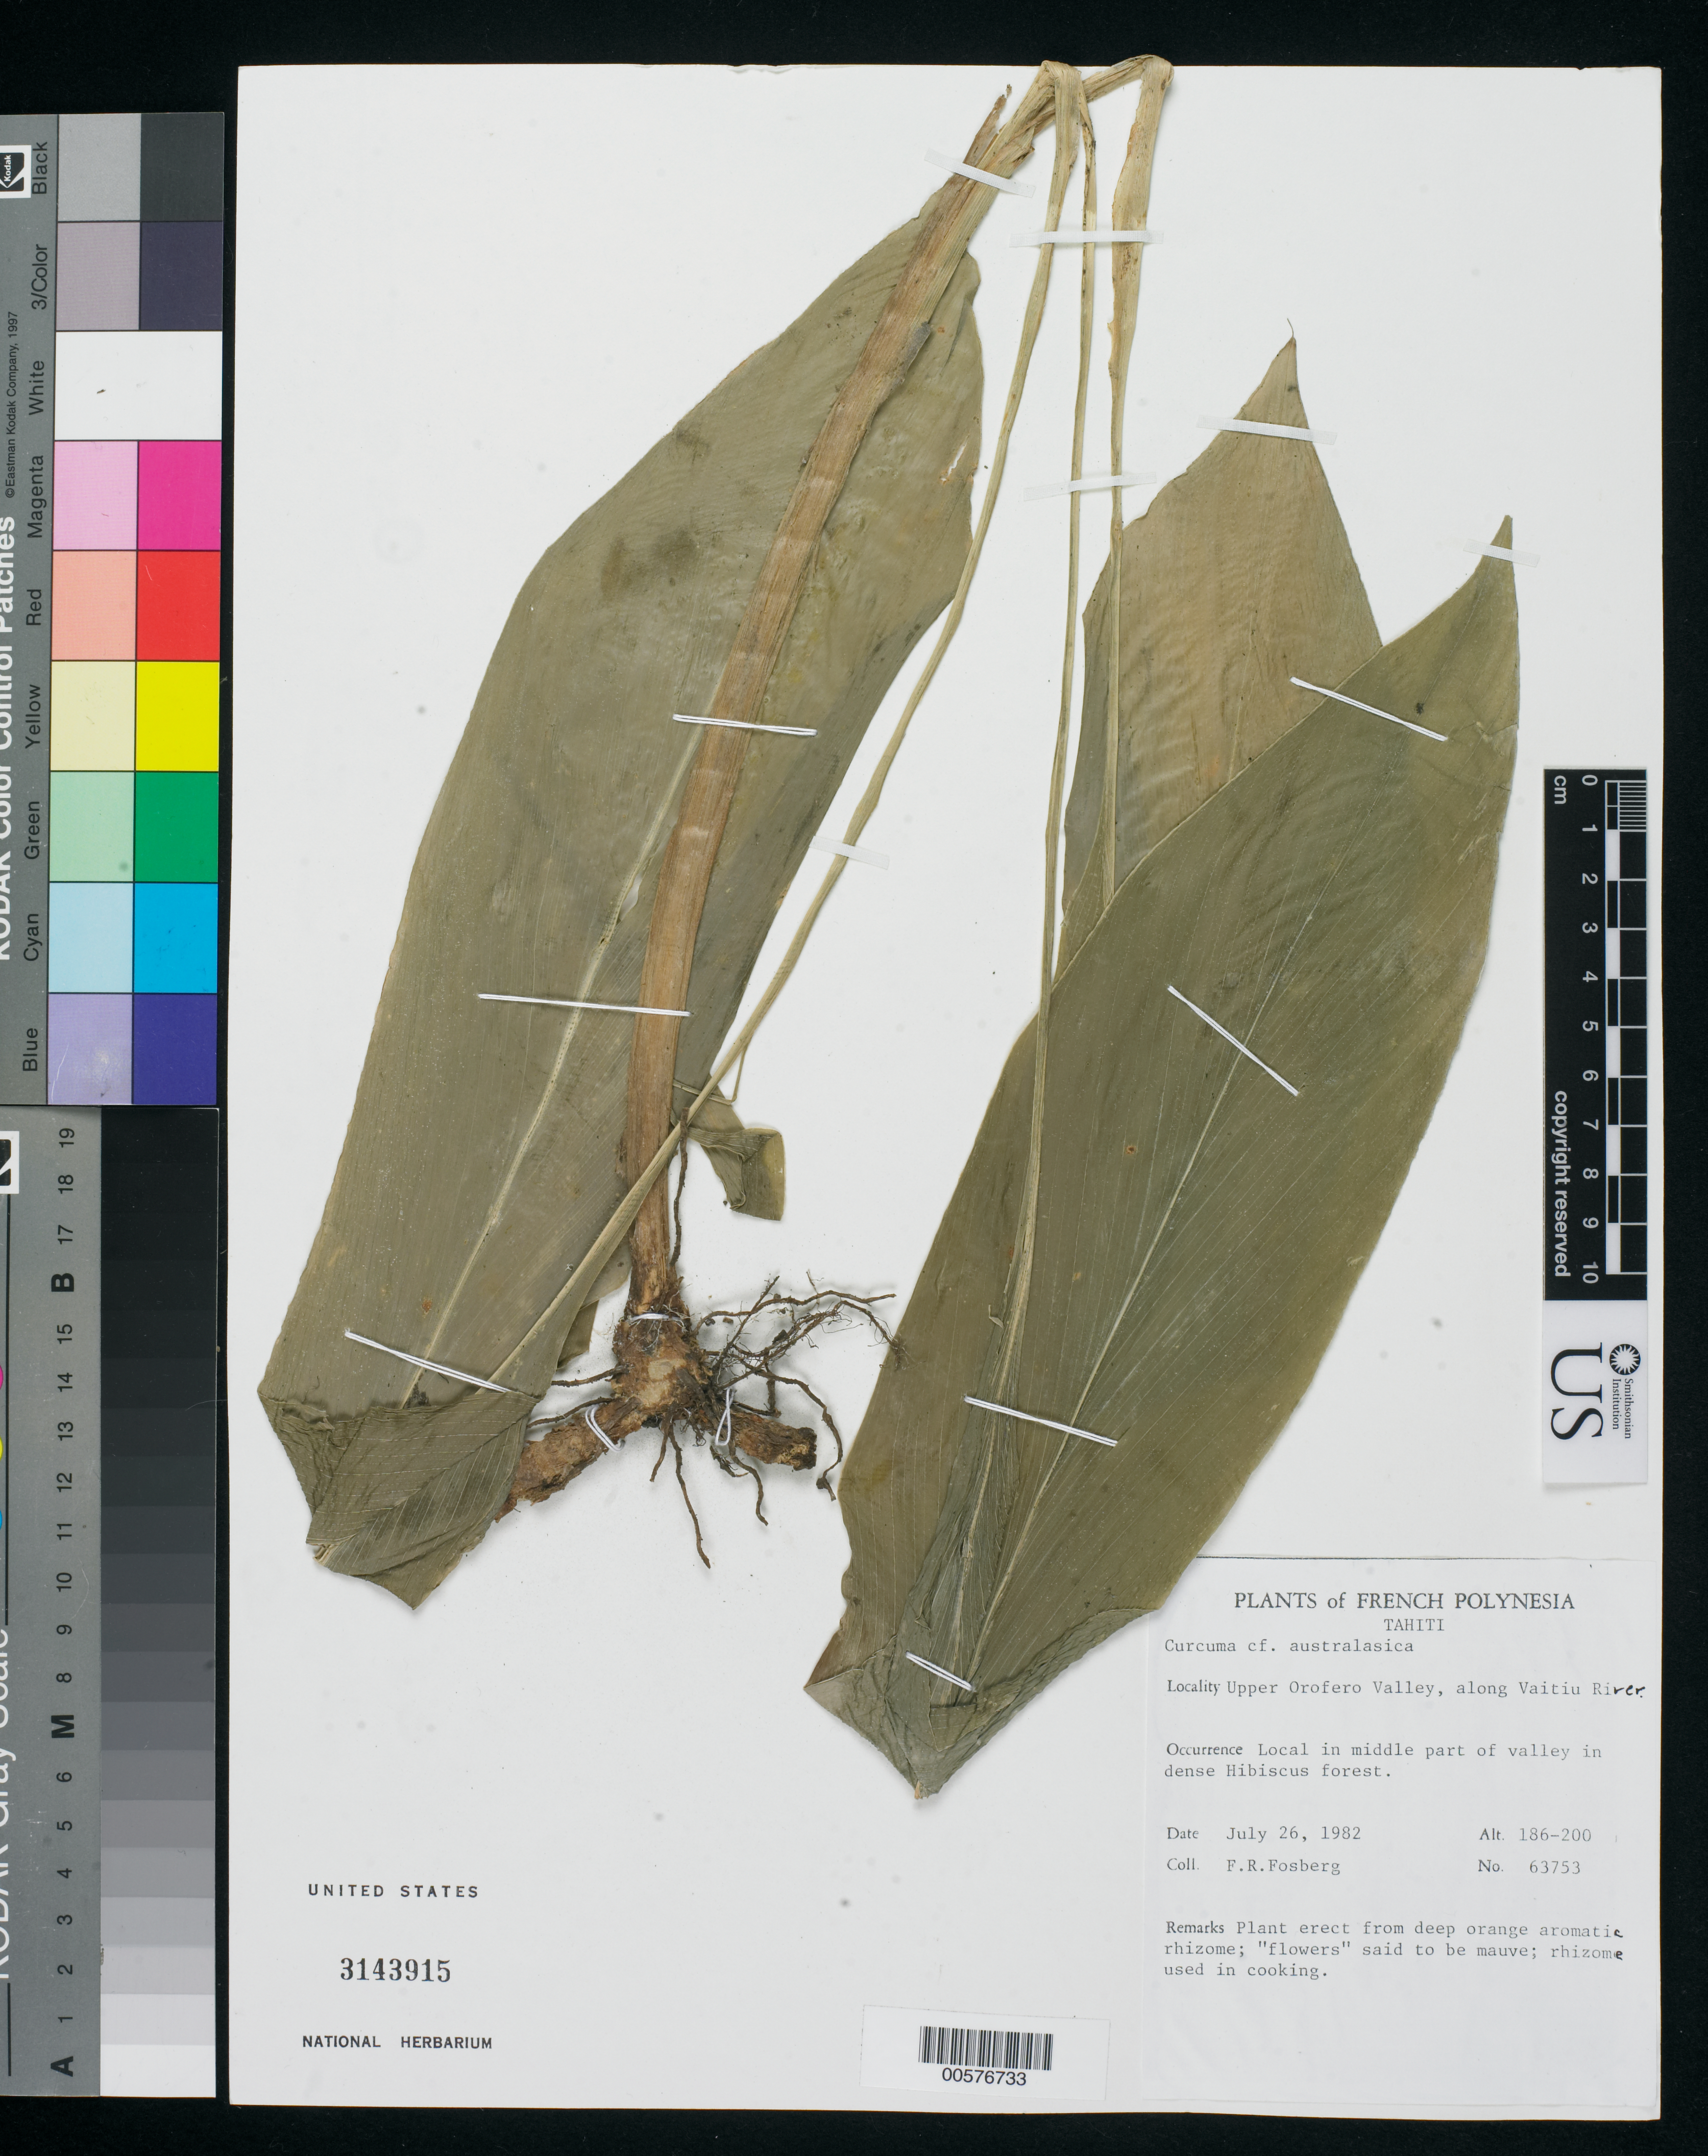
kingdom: Plantae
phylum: Tracheophyta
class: Liliopsida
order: Zingiberales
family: Zingiberaceae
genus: Curcuma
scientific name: Curcuma australasica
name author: Hook. f.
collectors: F. R. Fosberg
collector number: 63753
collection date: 1982-07-26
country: French Polynesia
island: Tahiti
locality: Upper Orofero Valley, along Vaitiu River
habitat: Local in middle part of valley in dense Hibiscus forest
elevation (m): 186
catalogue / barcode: US 3143915